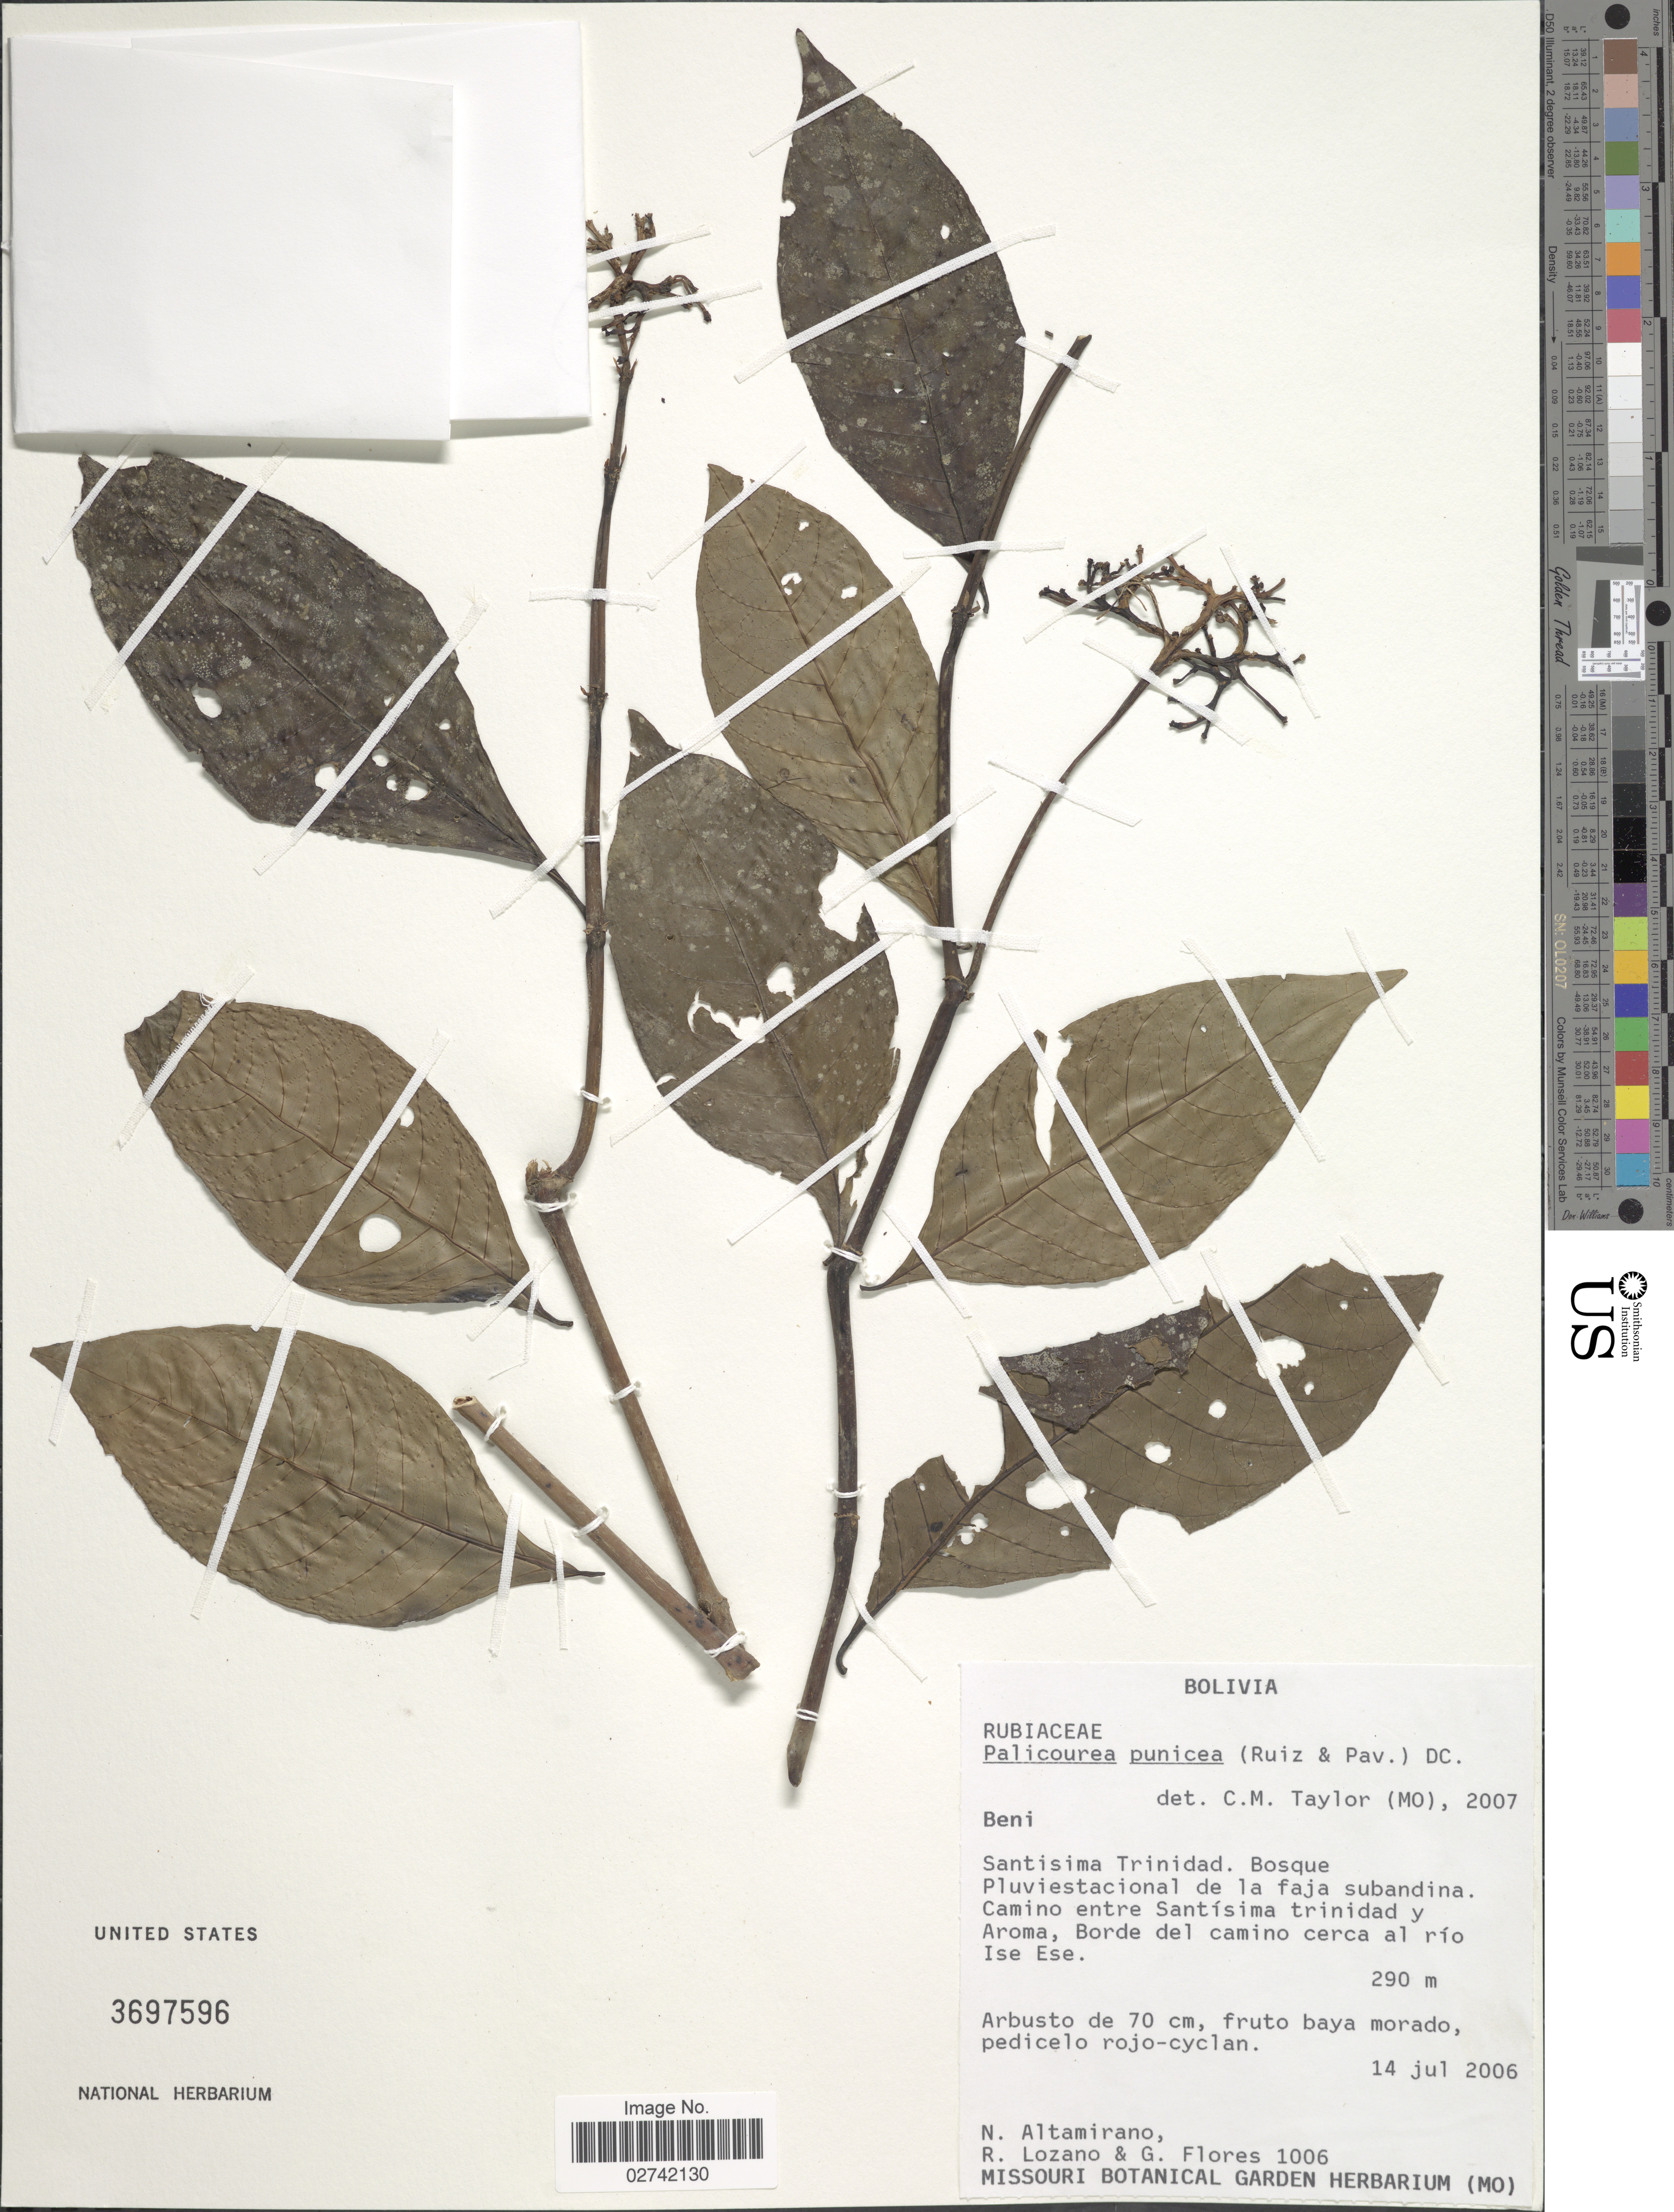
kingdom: Plantae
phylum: Tracheophyta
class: Magnoliopsida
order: Gentianales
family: Rubiaceae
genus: Palicourea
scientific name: Palicourea punicea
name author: (Ruiz & Pav.) DC.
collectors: N. Altamirano, R. Lozano & G. Flores F.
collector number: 1006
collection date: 2006-07-14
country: Bolivia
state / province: Beni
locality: Santisima Trinidad, Bosque Pluvietacional de la faja subandina, Camino entre Santisima trinidad y Aroma, Borde del camino cerca al rio Ise Ese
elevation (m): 290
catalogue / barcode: US 3697596